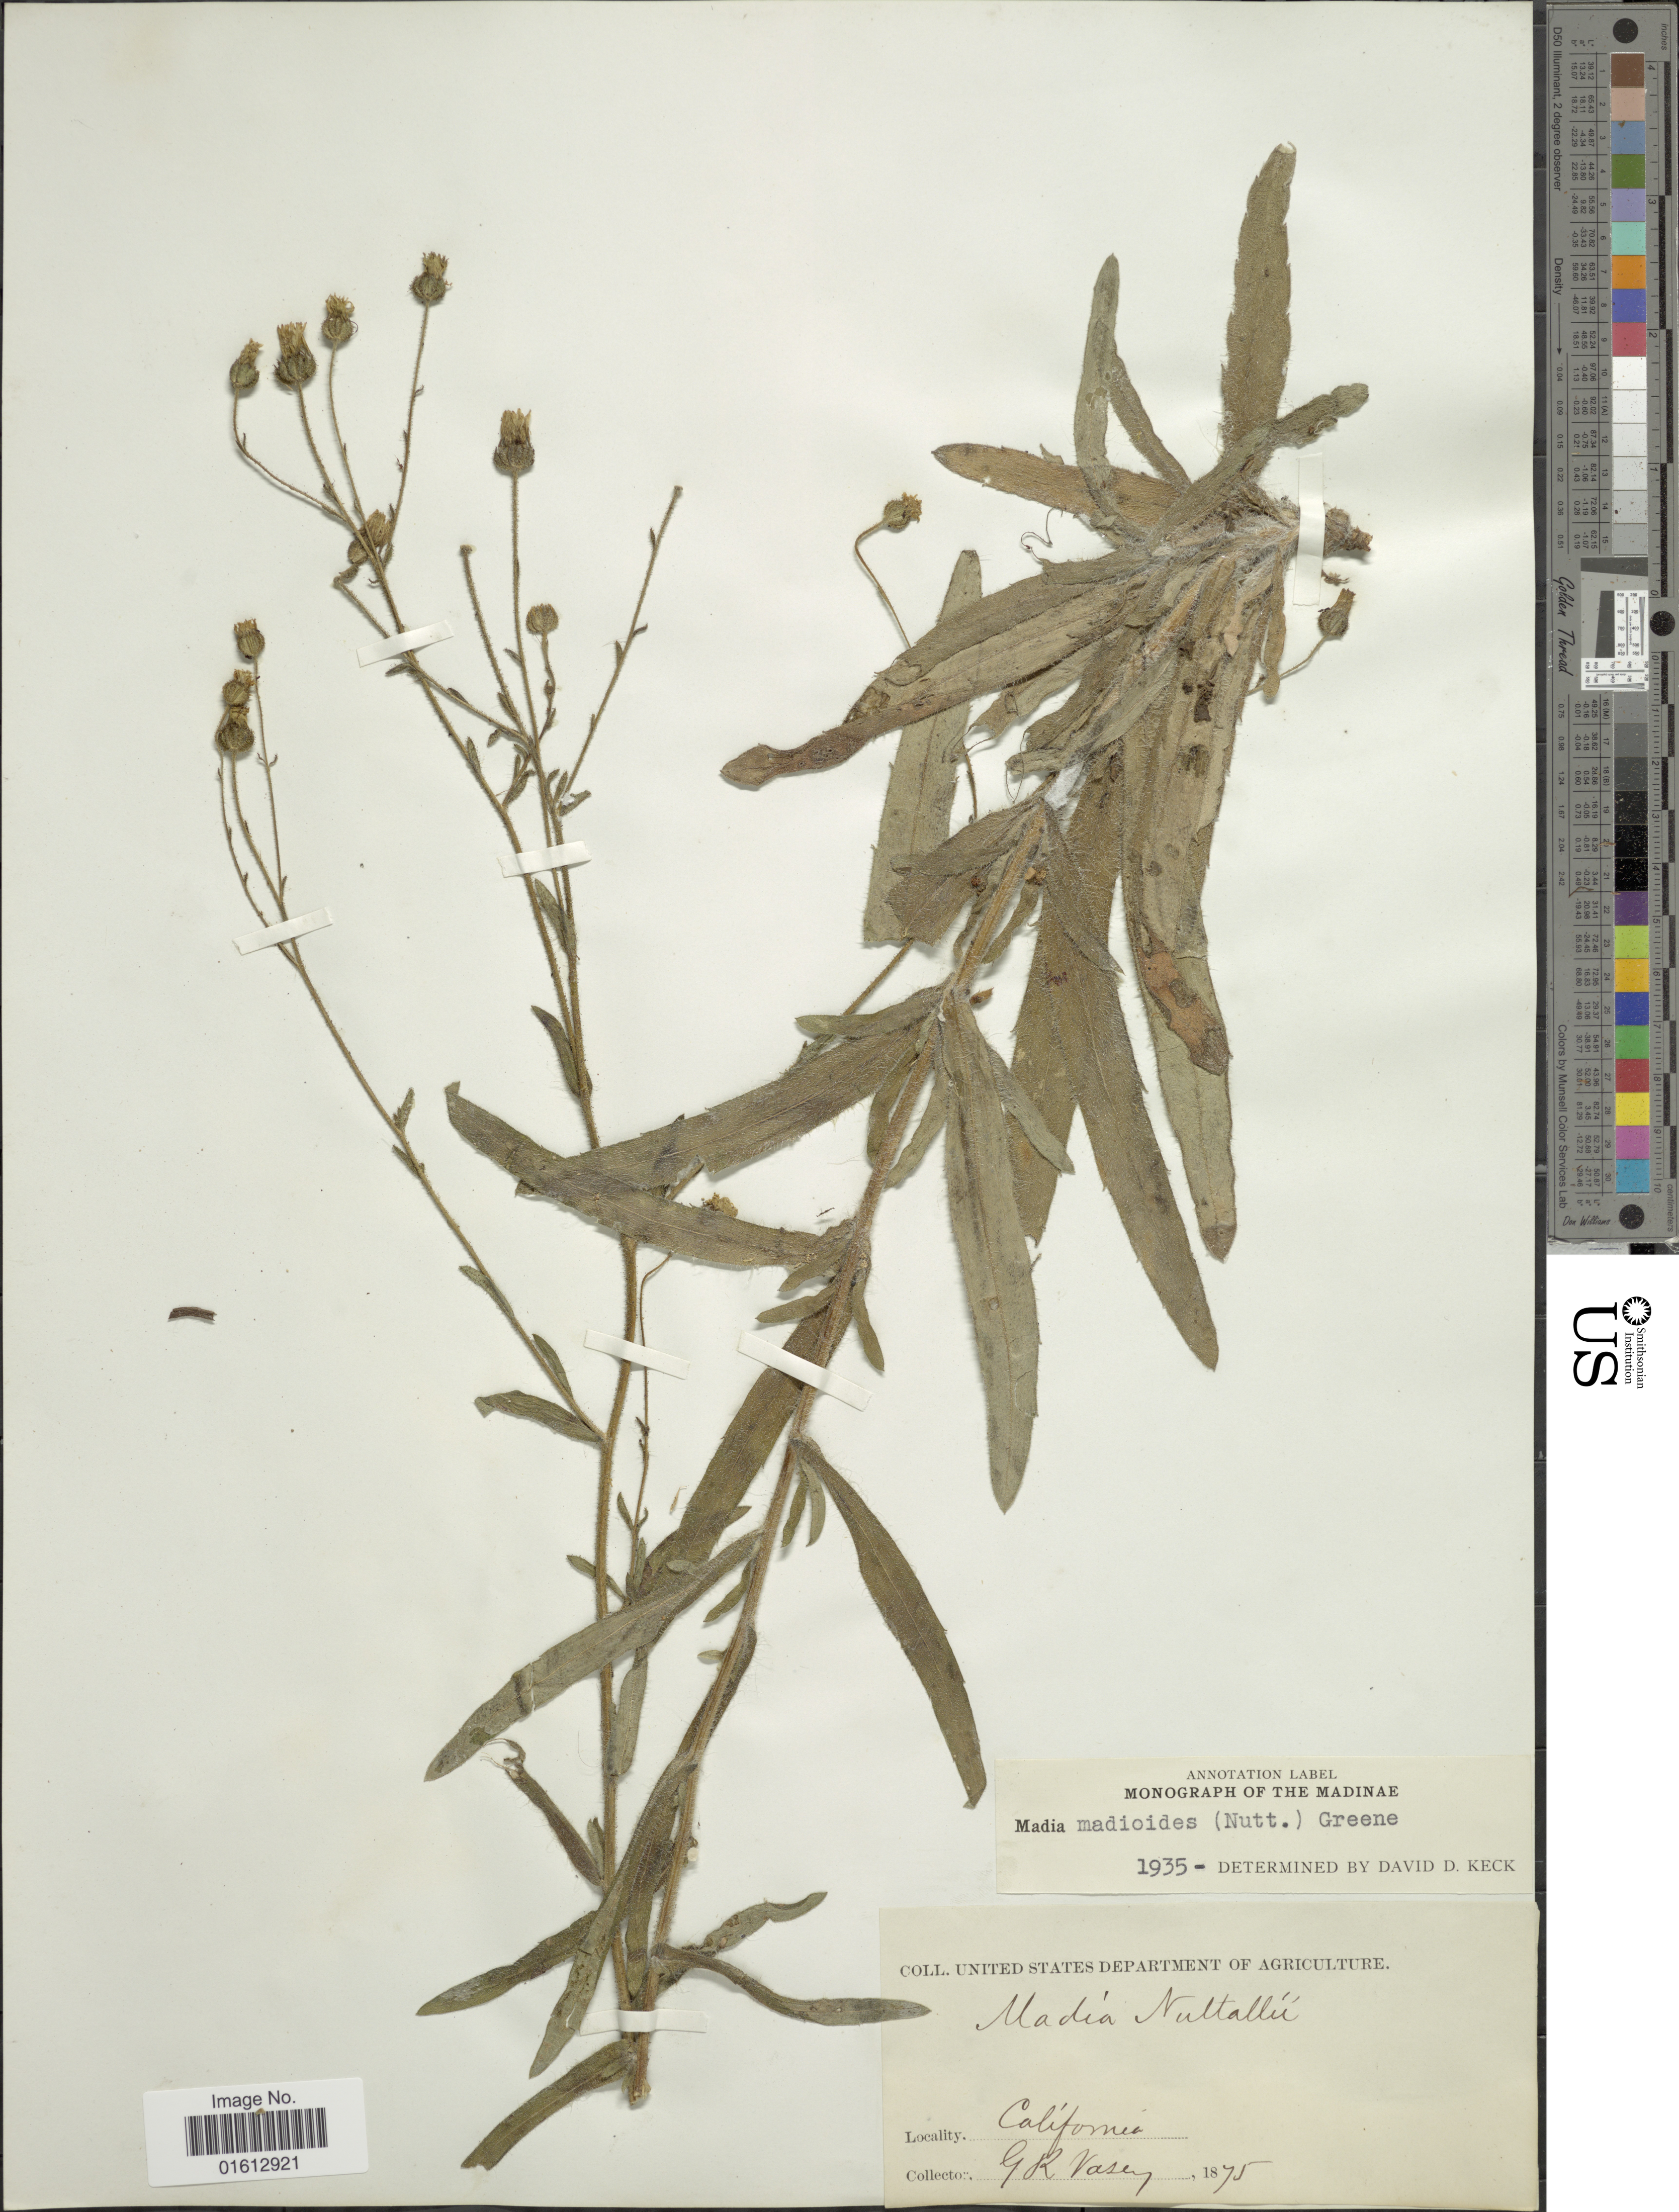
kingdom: Plantae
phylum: Tracheophyta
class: Magnoliopsida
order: Asterales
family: Asteraceae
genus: Madia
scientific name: Madia madioides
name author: (Nutt.) Greene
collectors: G. R. Vasey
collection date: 1875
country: United States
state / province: California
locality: California.